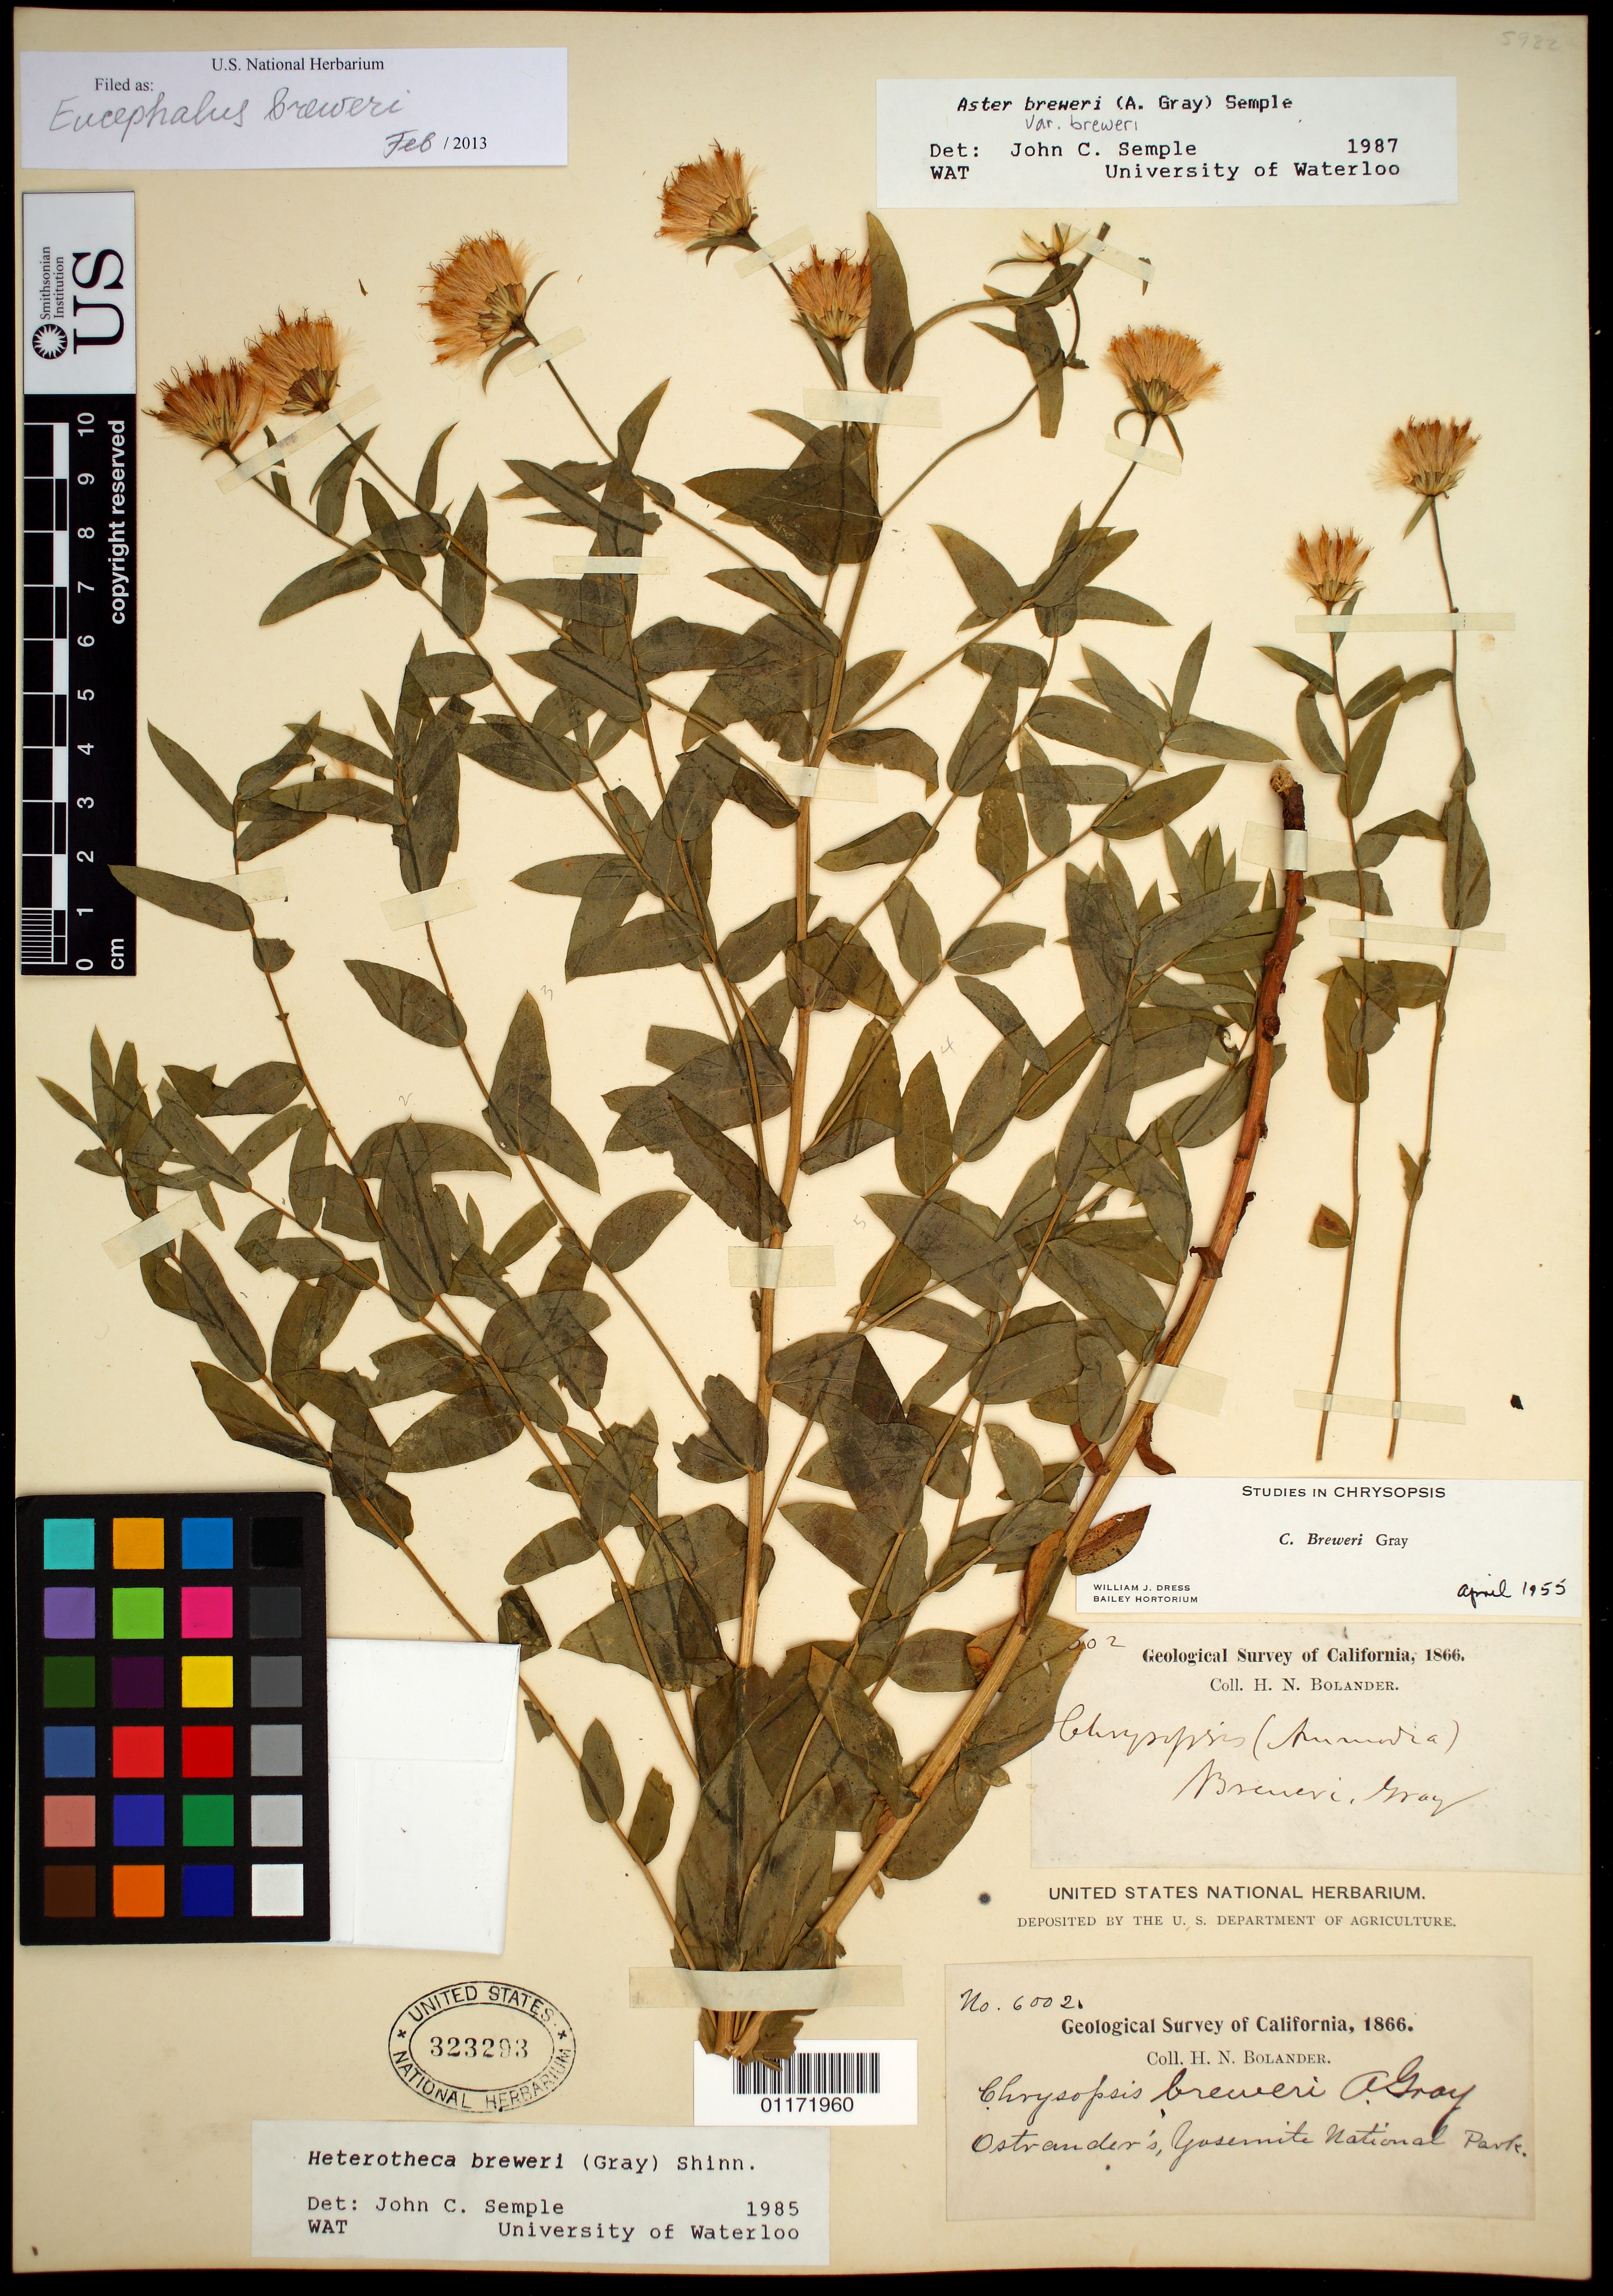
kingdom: Plantae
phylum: Tracheophyta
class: Magnoliopsida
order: Asterales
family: Asteraceae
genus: Eucephalus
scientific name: Eucephalus breweri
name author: (A. Gray) G.L. Nesom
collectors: H. Bolander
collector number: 6002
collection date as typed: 1866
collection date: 1866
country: United States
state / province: California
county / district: Mariposa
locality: Ostrander's, Yosemite National Park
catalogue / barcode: US 323293